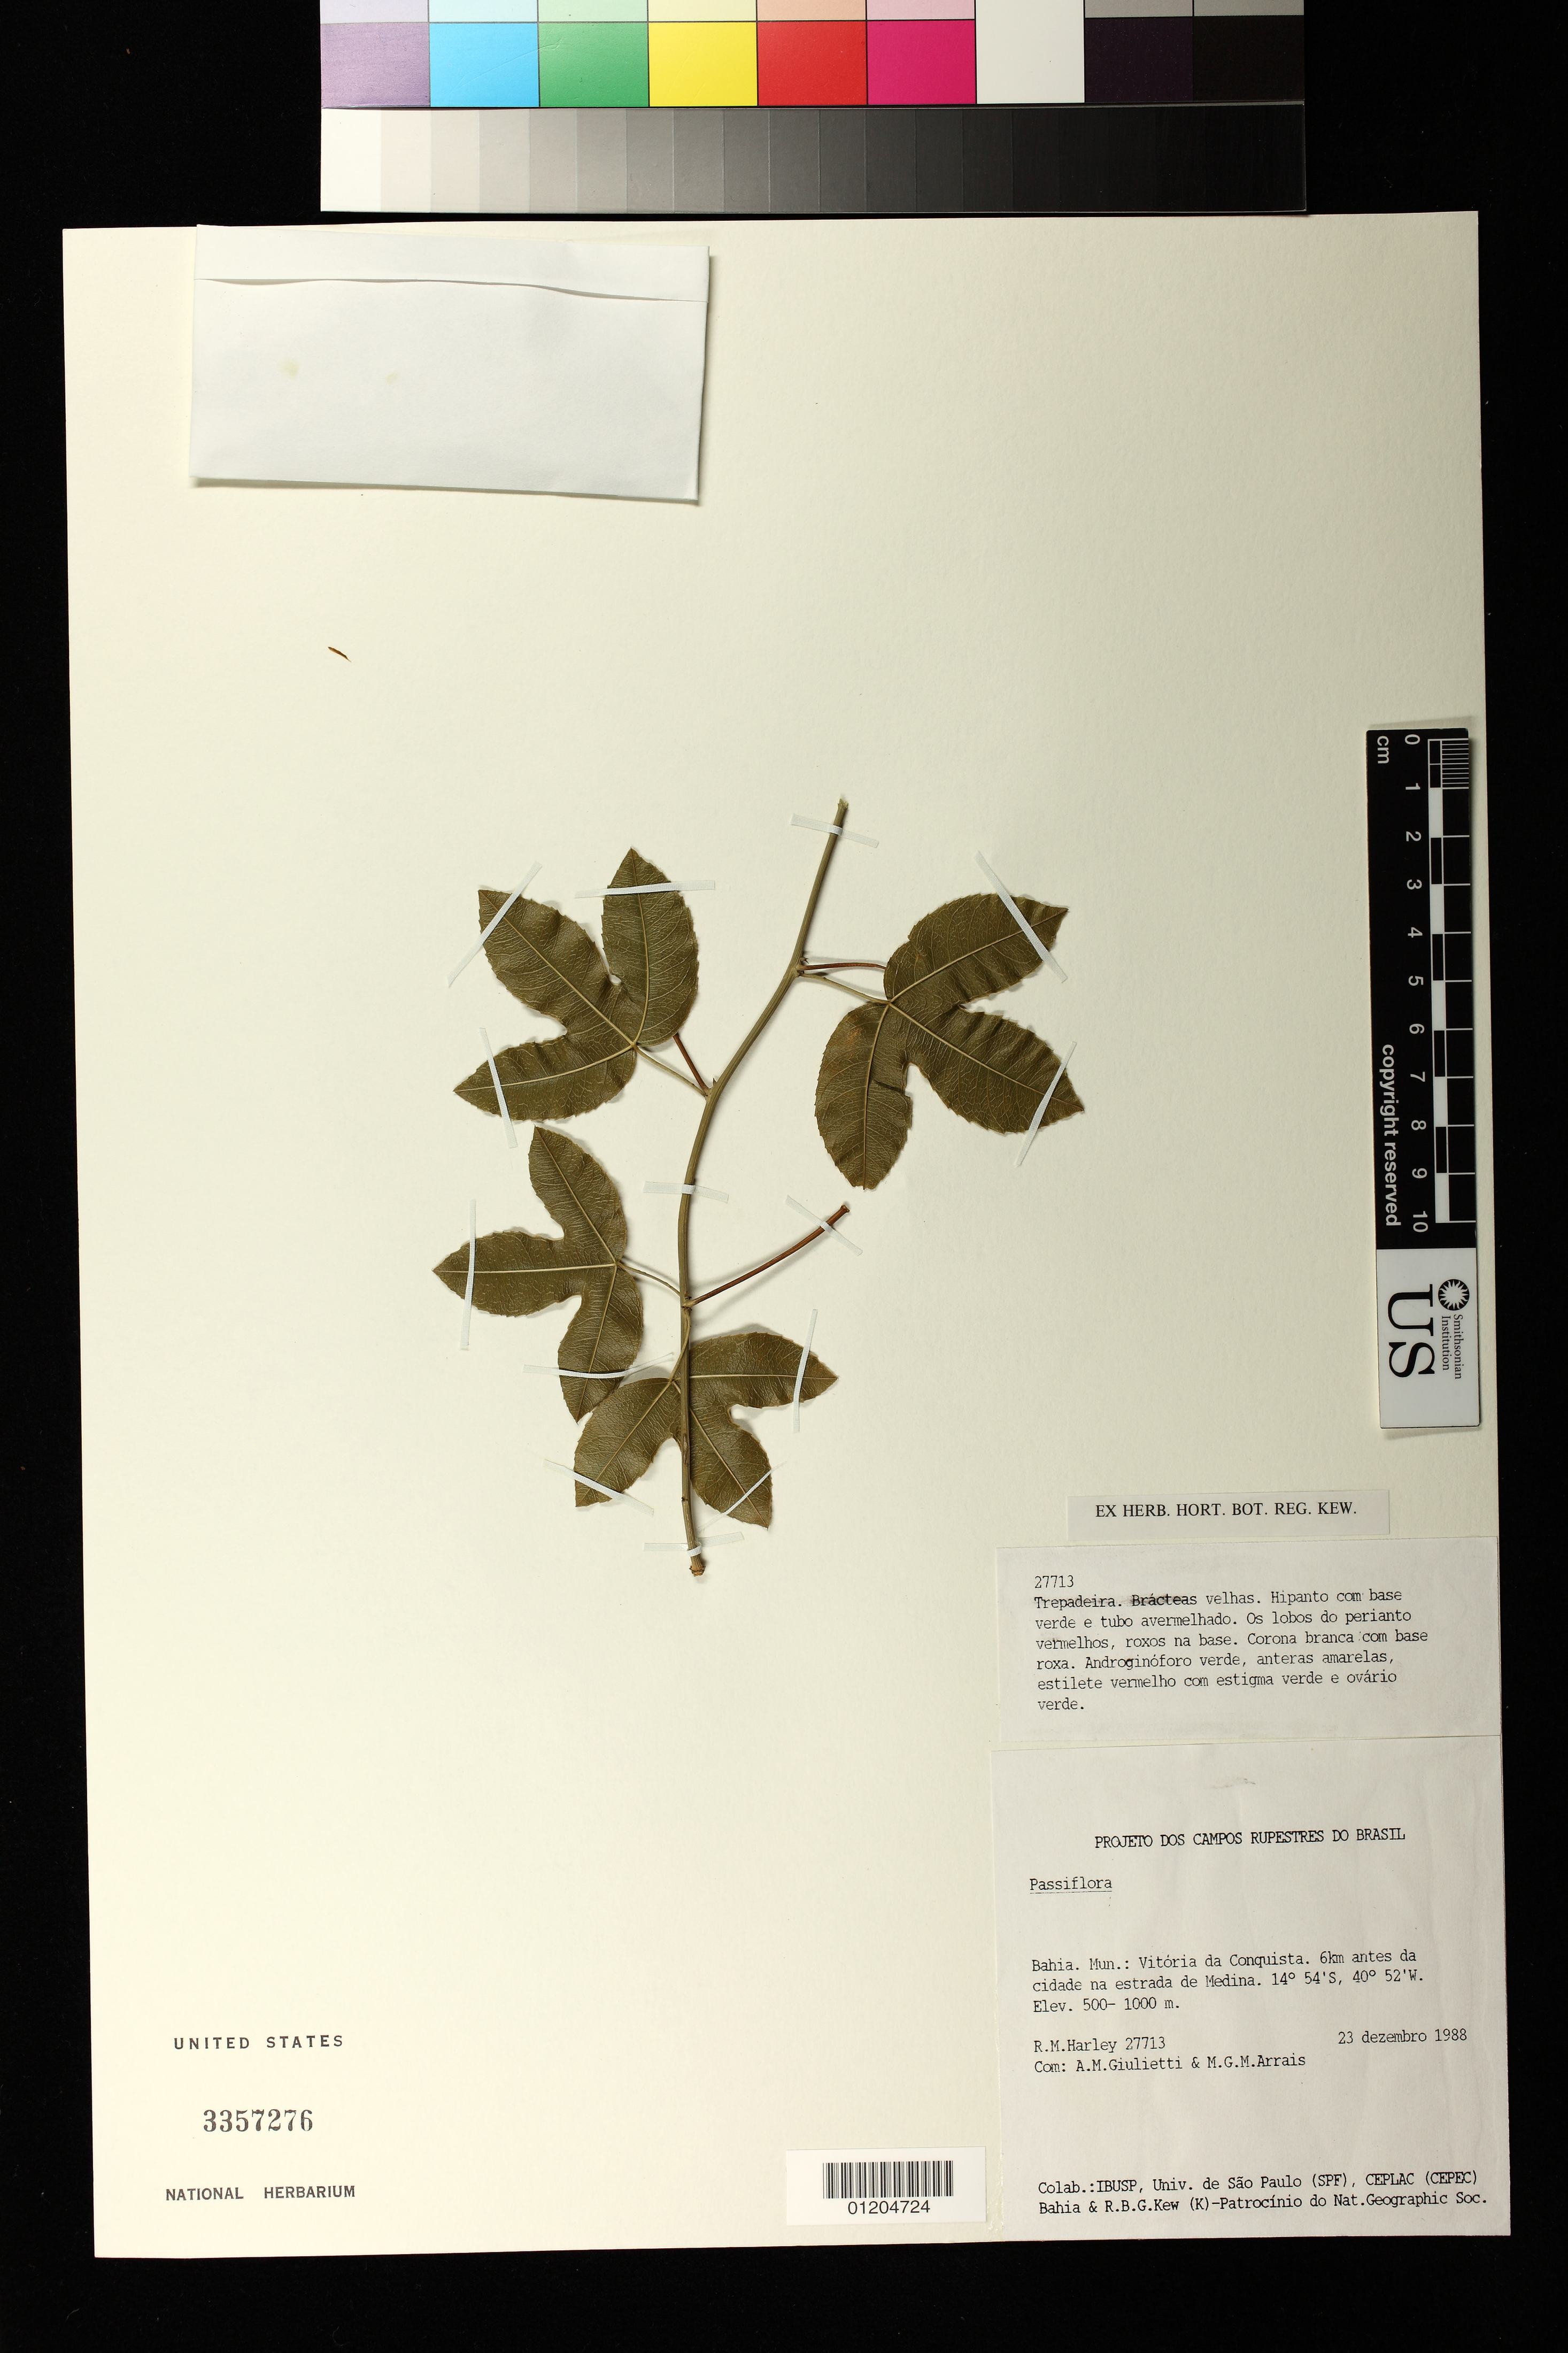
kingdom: Plantae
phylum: Tracheophyta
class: Magnoliopsida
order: Malpighiales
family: Passifloraceae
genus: Passiflora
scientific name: Passiflora trintae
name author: Sacco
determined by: Vitta, F. A.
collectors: R. M. Harley, A. Giulietti & M. Arrais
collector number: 27713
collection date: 1988-12-23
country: Brazil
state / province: Bahia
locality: Vitoria da Conquista. 6km antes da cidade na estrada de Medina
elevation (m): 500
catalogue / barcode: US 3357276